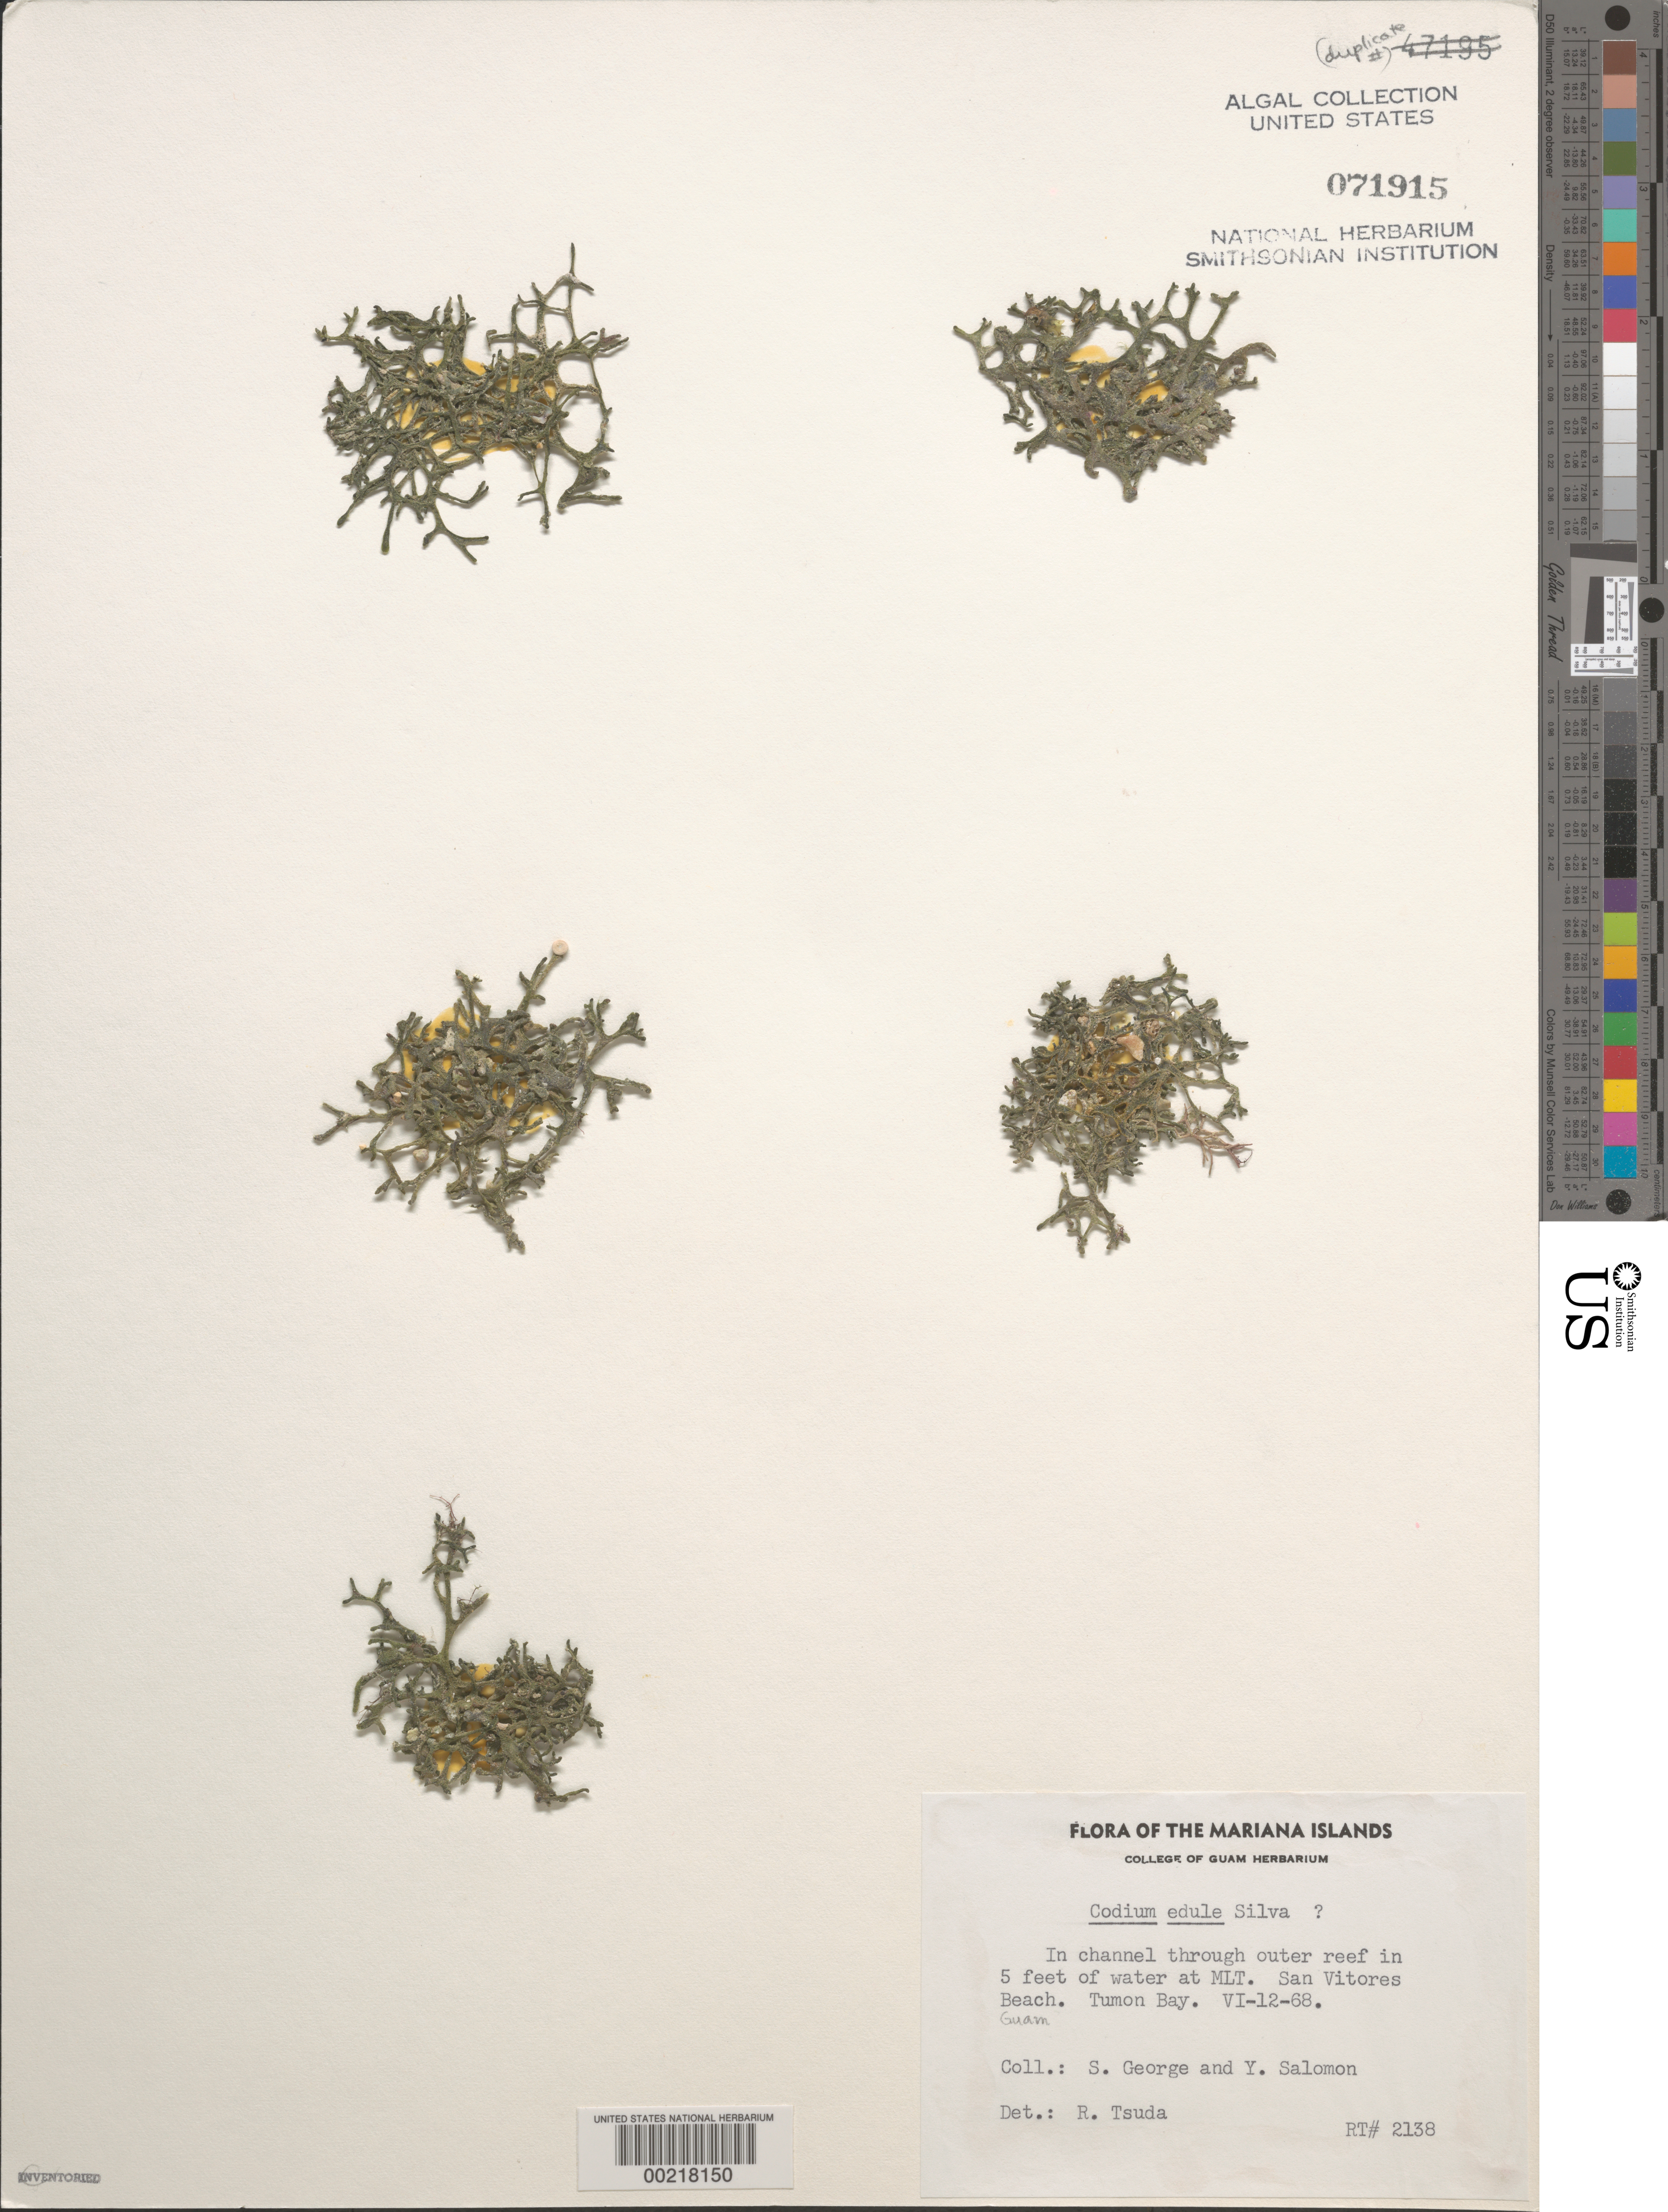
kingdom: Plantae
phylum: Chlorophyta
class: Ulvophyceae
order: Bryopsidales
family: Codiaceae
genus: Codium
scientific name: Codium edule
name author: P.C. Silva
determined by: Tsuda, R. T.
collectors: S. George & Y. Salomon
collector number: Rt 2138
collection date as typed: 12 Jun 1968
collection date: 1968-06-12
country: Guam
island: Guam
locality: San Vitores Beach, Tumon Bay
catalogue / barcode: US 71915